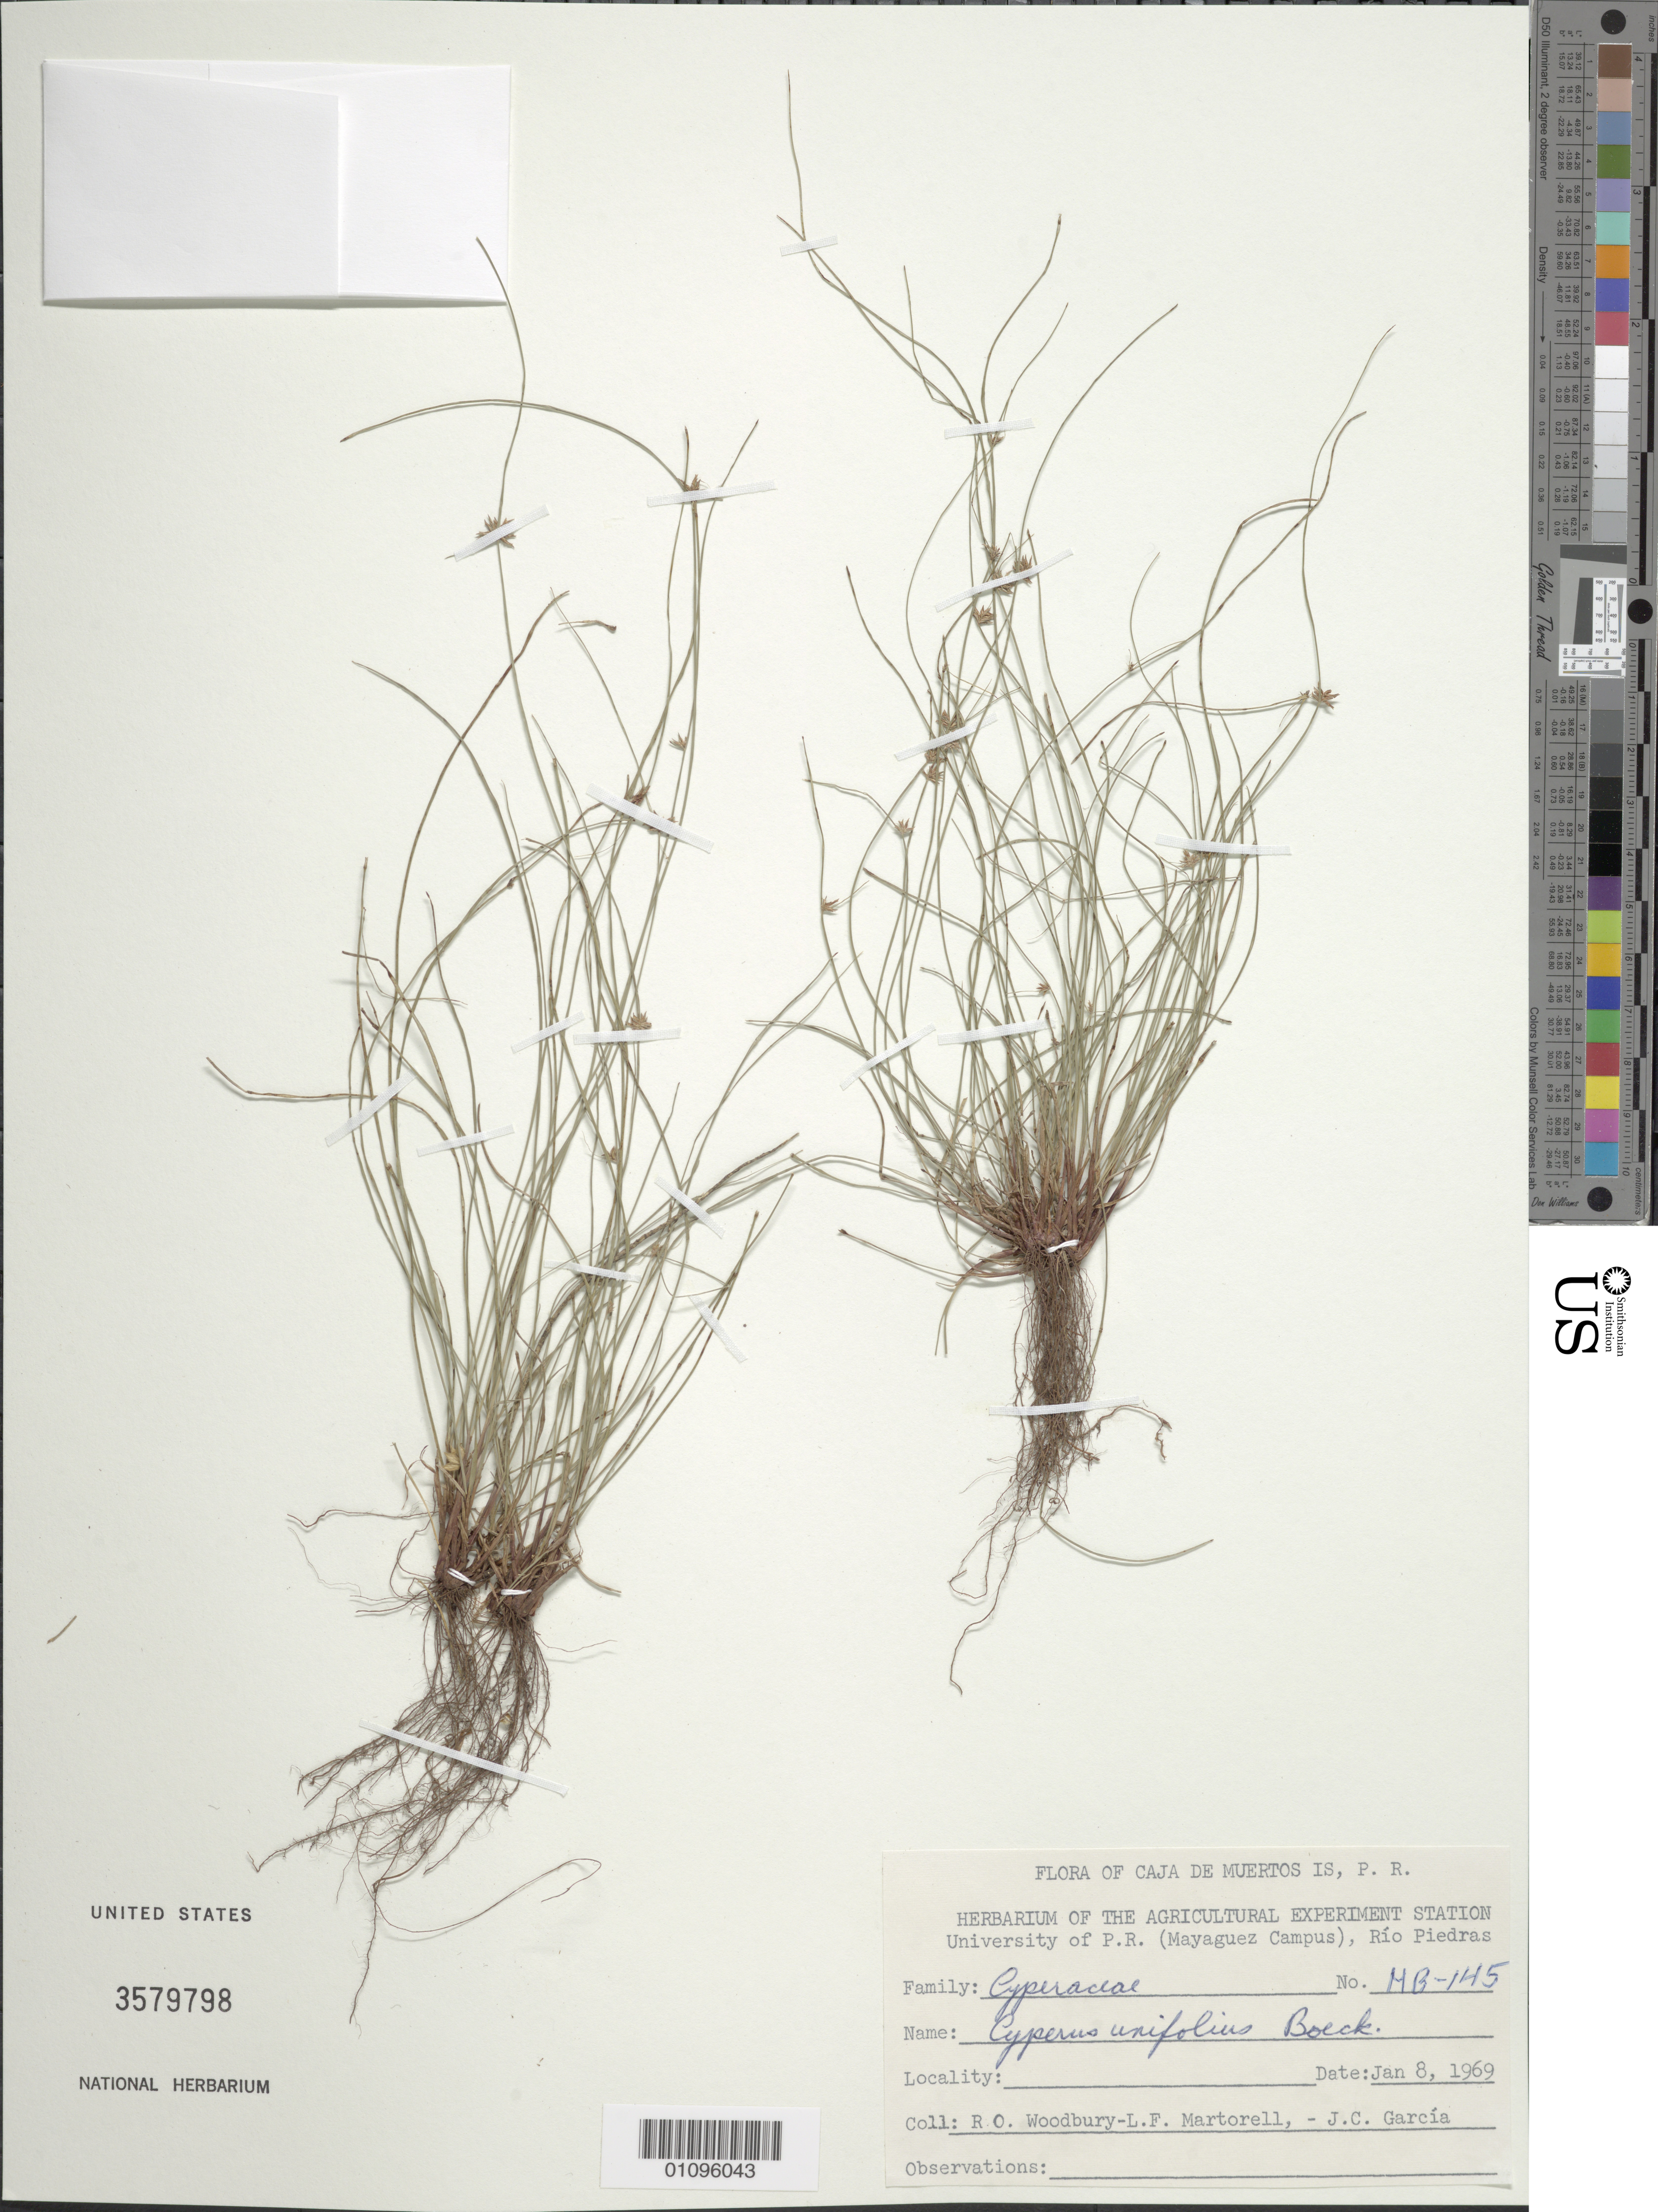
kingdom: Plantae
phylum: Tracheophyta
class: Liliopsida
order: Poales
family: Cyperaceae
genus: Cyperus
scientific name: Cyperus unifolius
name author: Boeckeler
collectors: R. O. Woodbury, L. Martorell & J. Barcía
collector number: MB-145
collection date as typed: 08 Jan 1969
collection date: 1969-01-08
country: Puerto Rico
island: Puerto Rico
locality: Caja de Muertos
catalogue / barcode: US 3579798